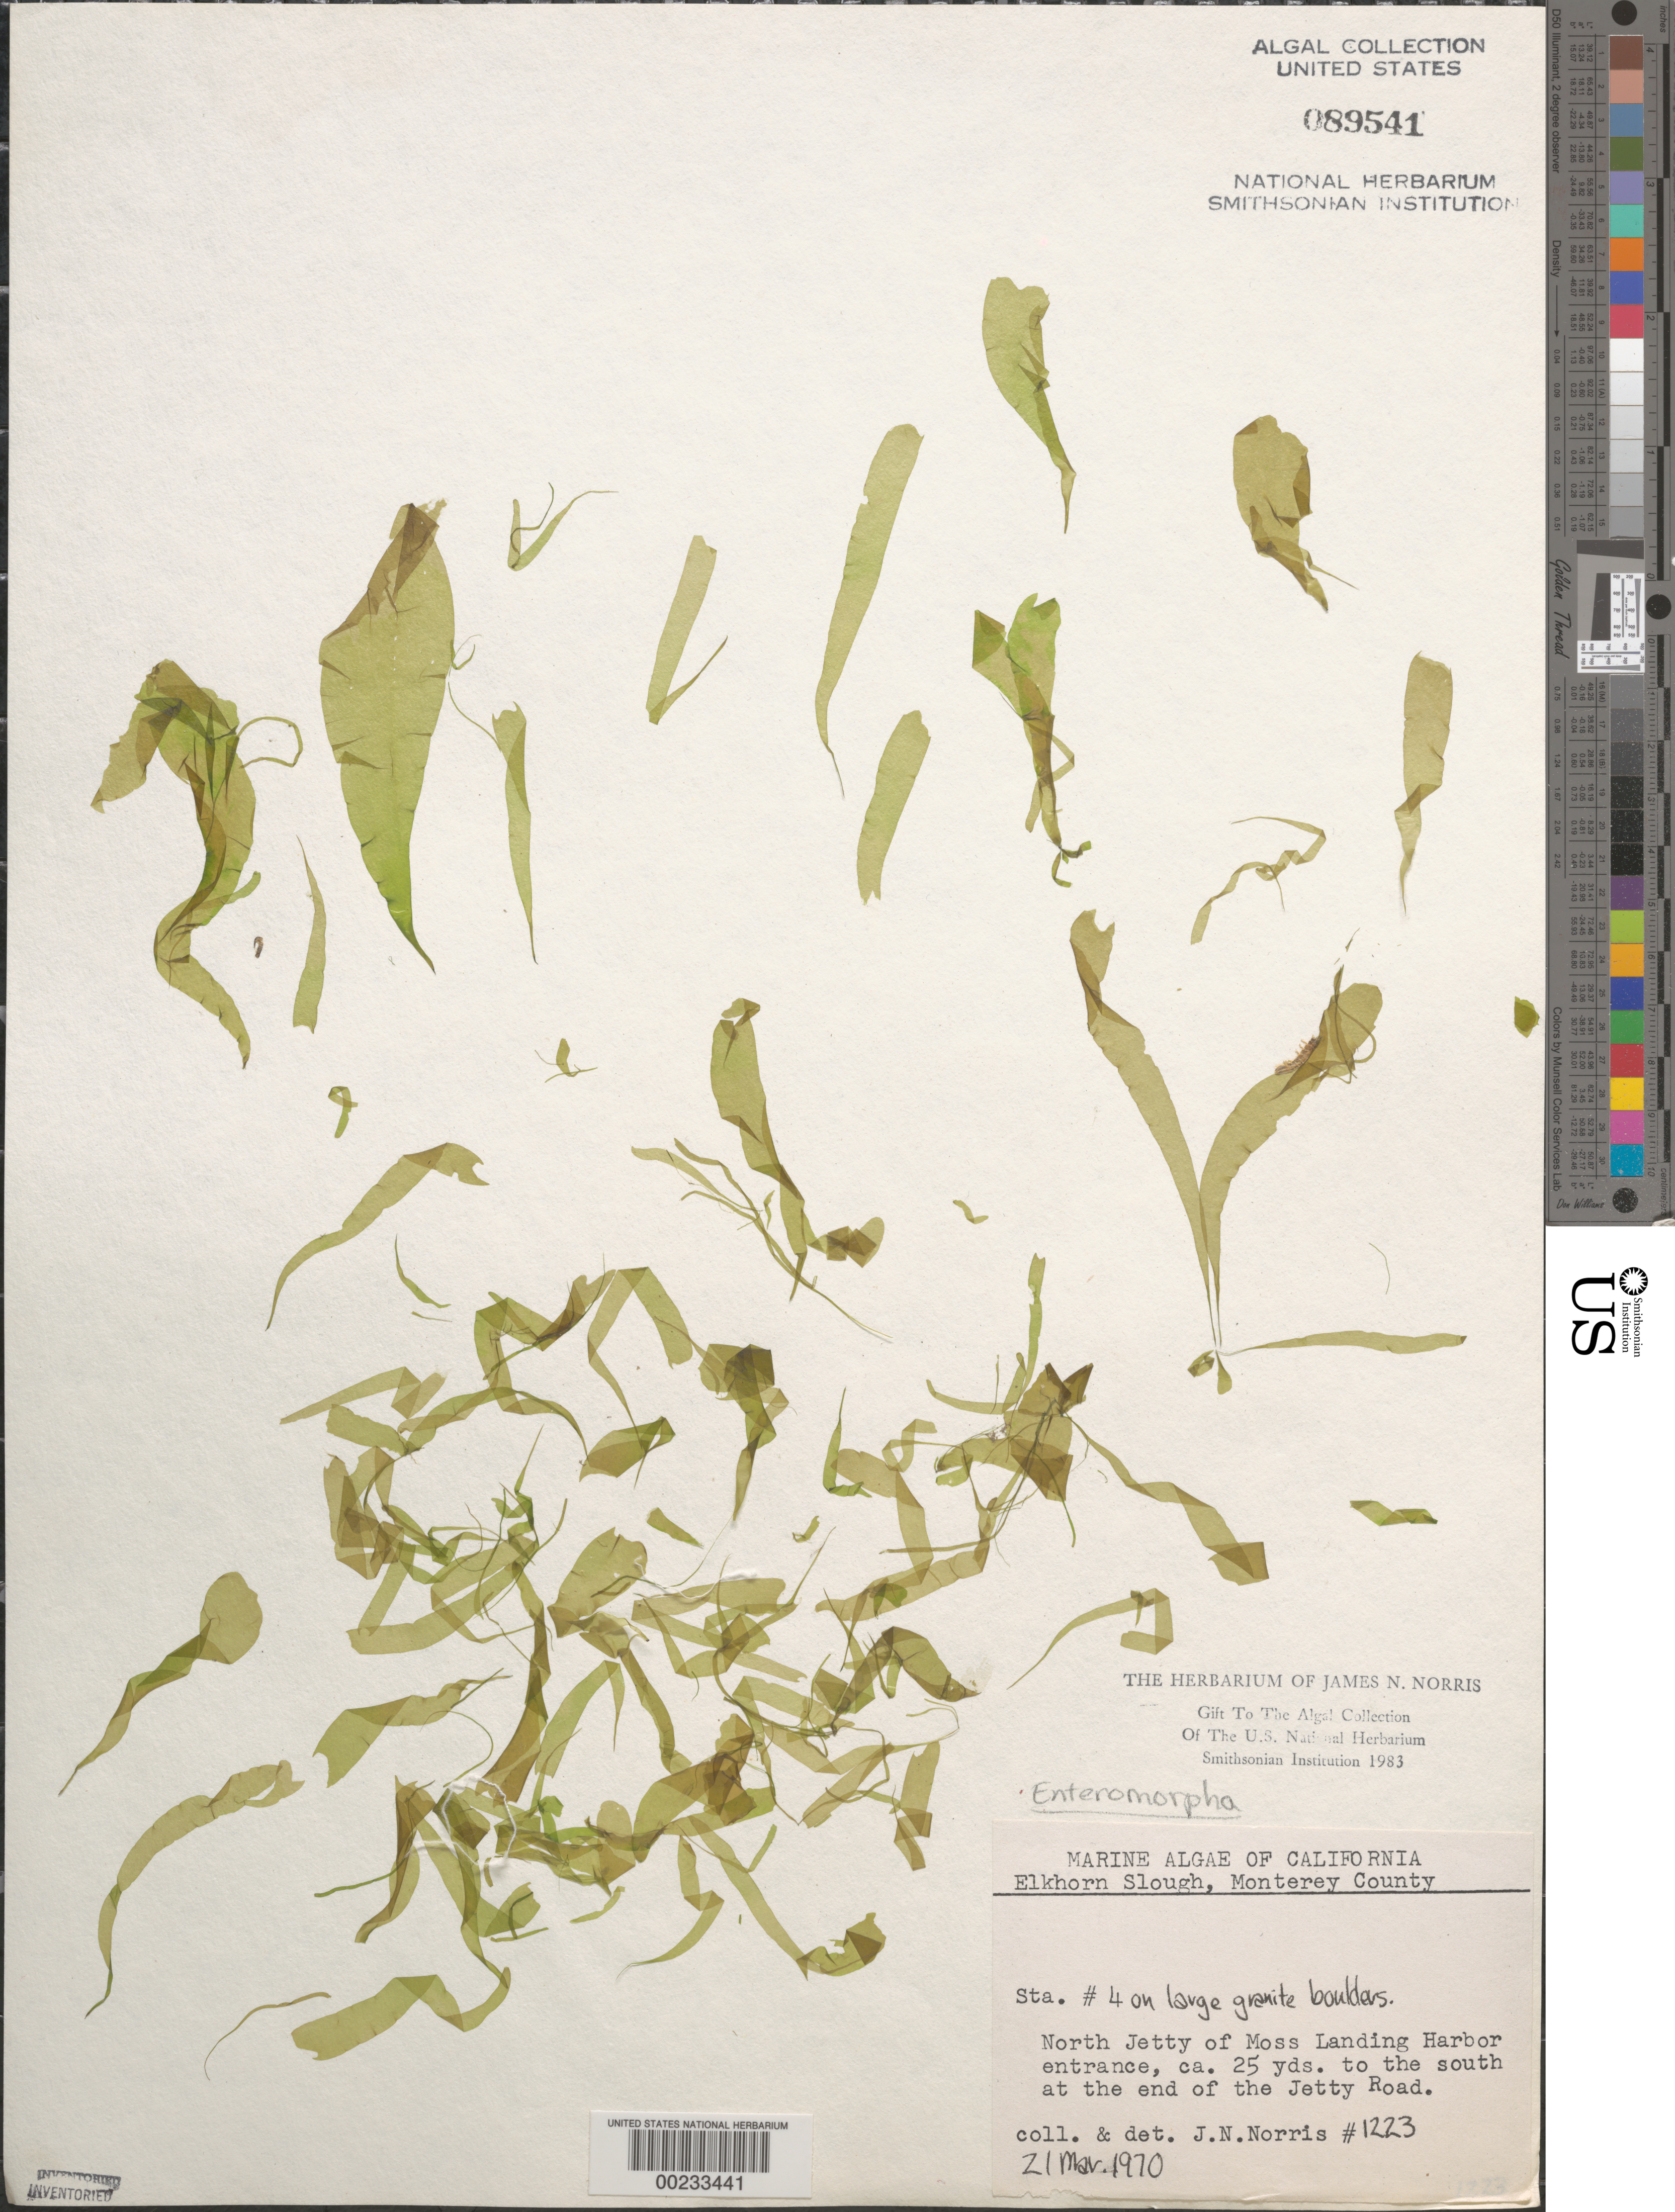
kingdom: Plantae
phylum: Chlorophyta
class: Ulvophyceae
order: Ulvales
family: Ulvaceae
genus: Ulva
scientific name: Ulva sp.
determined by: Algae name updating Project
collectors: J. N. Norris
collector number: JN-1223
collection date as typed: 21 Mar 1970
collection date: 1970-03-21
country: United States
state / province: California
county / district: Monterey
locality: Elkhorn Slough, Moss Landing Harbor, north jetty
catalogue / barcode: US 89541